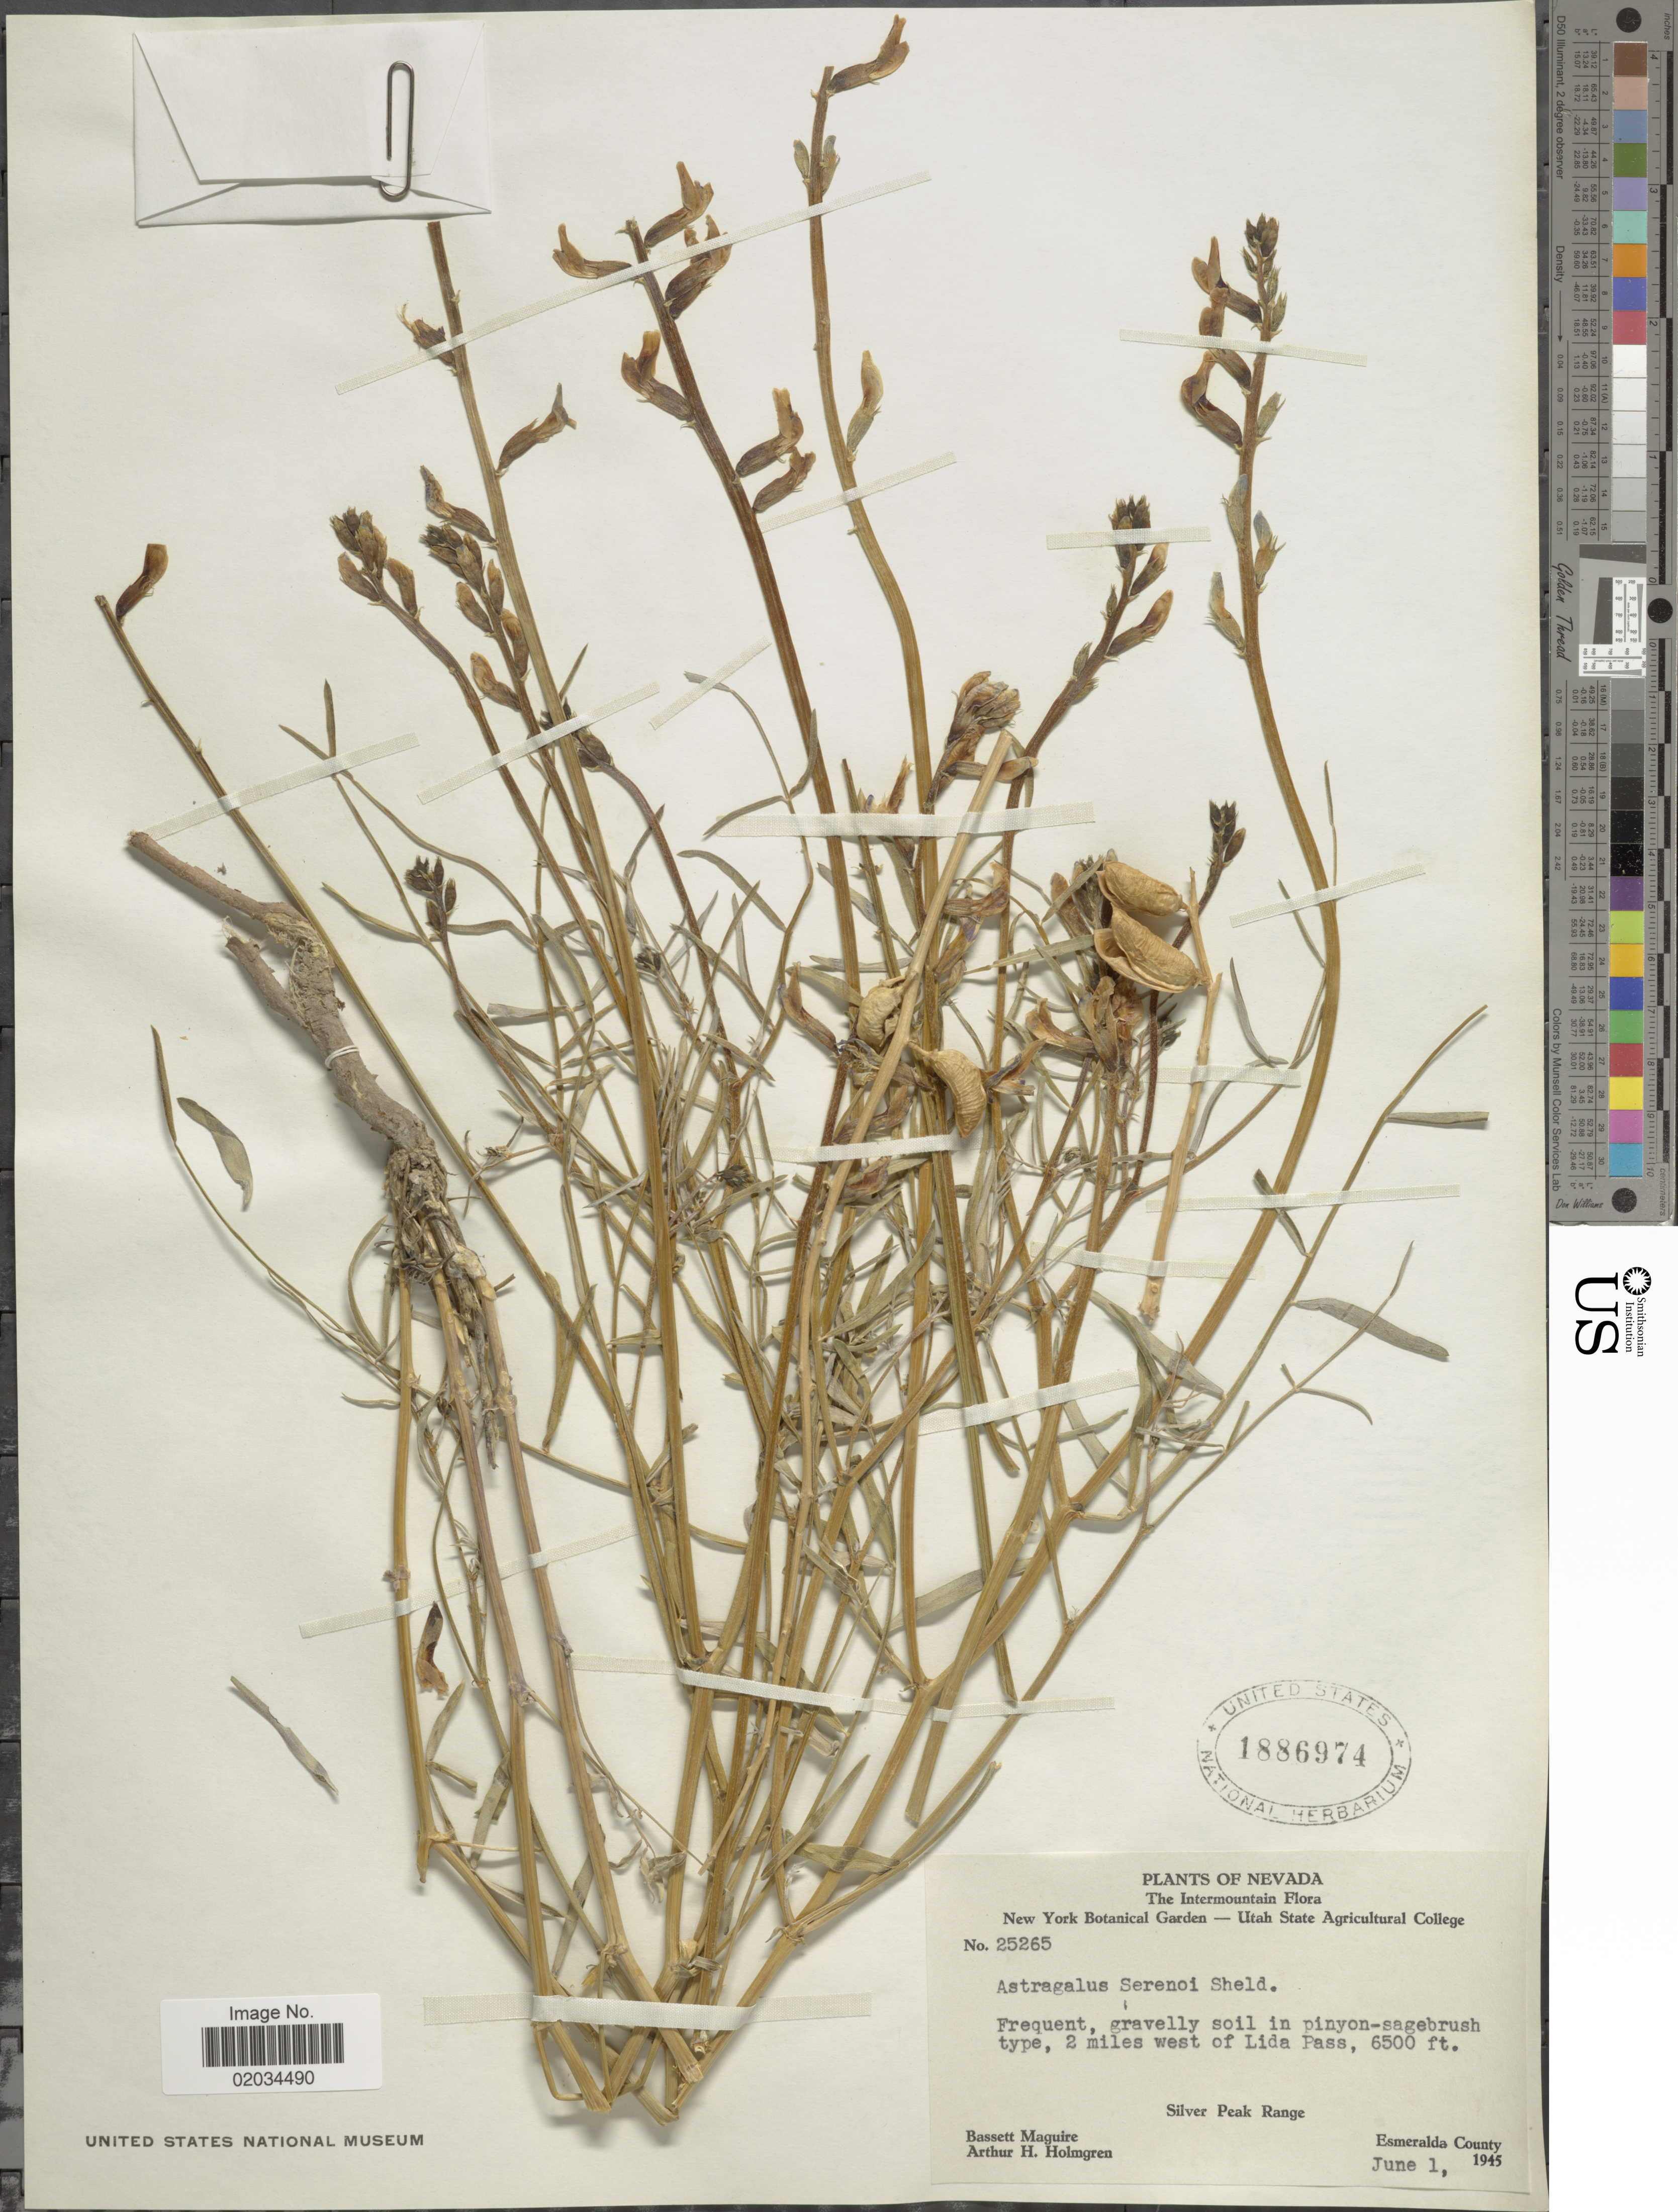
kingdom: Plantae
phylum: Tracheophyta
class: Magnoliopsida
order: Fabales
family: Fabaceae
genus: Astragalus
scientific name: Astragalus serenoi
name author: (Kuntze) E. Sheld.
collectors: B. Maguire & A. H. Holmgren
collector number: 25265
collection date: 1945-06-01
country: United States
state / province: Nevada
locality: The Intermountain Flora, 2 miles west of Lida Pass, Silver Peak Range, Esmeralda County.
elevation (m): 1981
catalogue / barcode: US 1886974